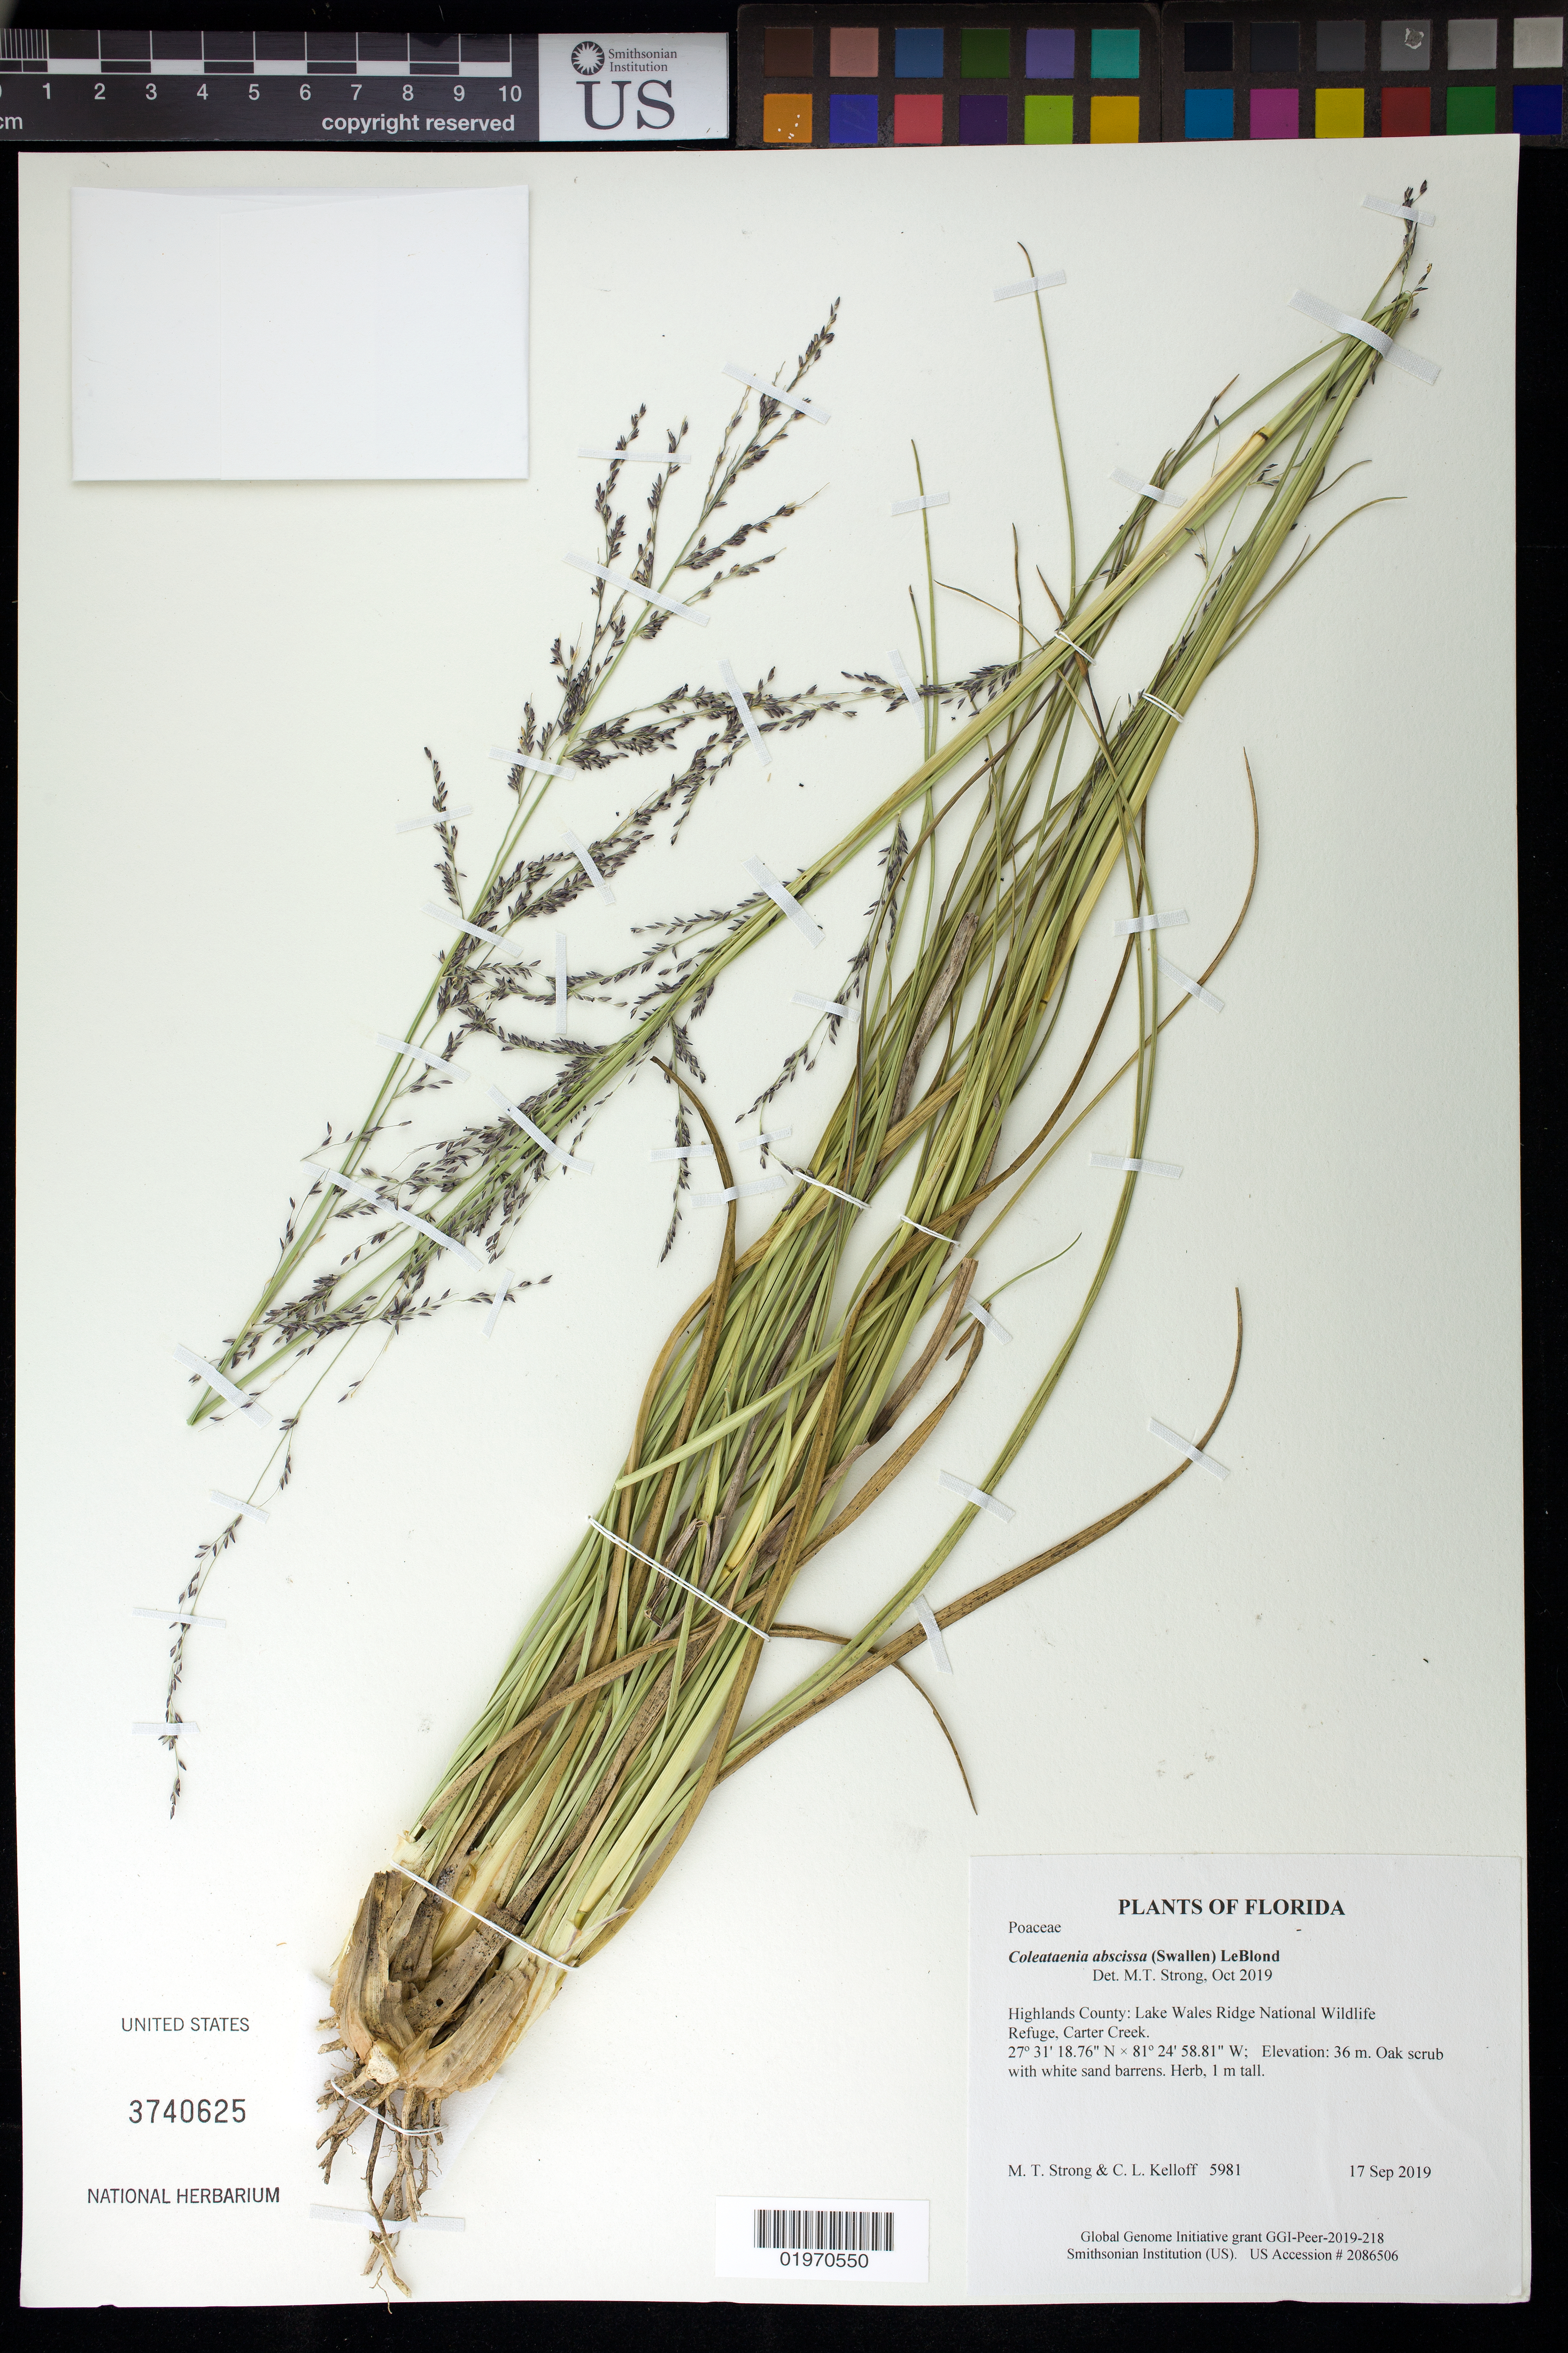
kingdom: Plantae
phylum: Tracheophyta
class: Liliopsida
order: Poales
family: Poaceae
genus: Coleataenia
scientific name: Coleataenia abscissa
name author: (Swallen) LeBlond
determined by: Strong, Mark T., (BOT), Smithsonian Institution - National Museum of Natural History (UNITED STATES)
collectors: M. T. Strong & C. L. Kelloff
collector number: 5981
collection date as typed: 17 Sep 2019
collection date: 2019-09-17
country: United States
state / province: Florida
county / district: Highlands County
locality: Lake Wales Ridge National Wildlife Refuge, Carter Creek.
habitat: Oak scrub with white sand barrens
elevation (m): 36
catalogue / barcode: US 3740625